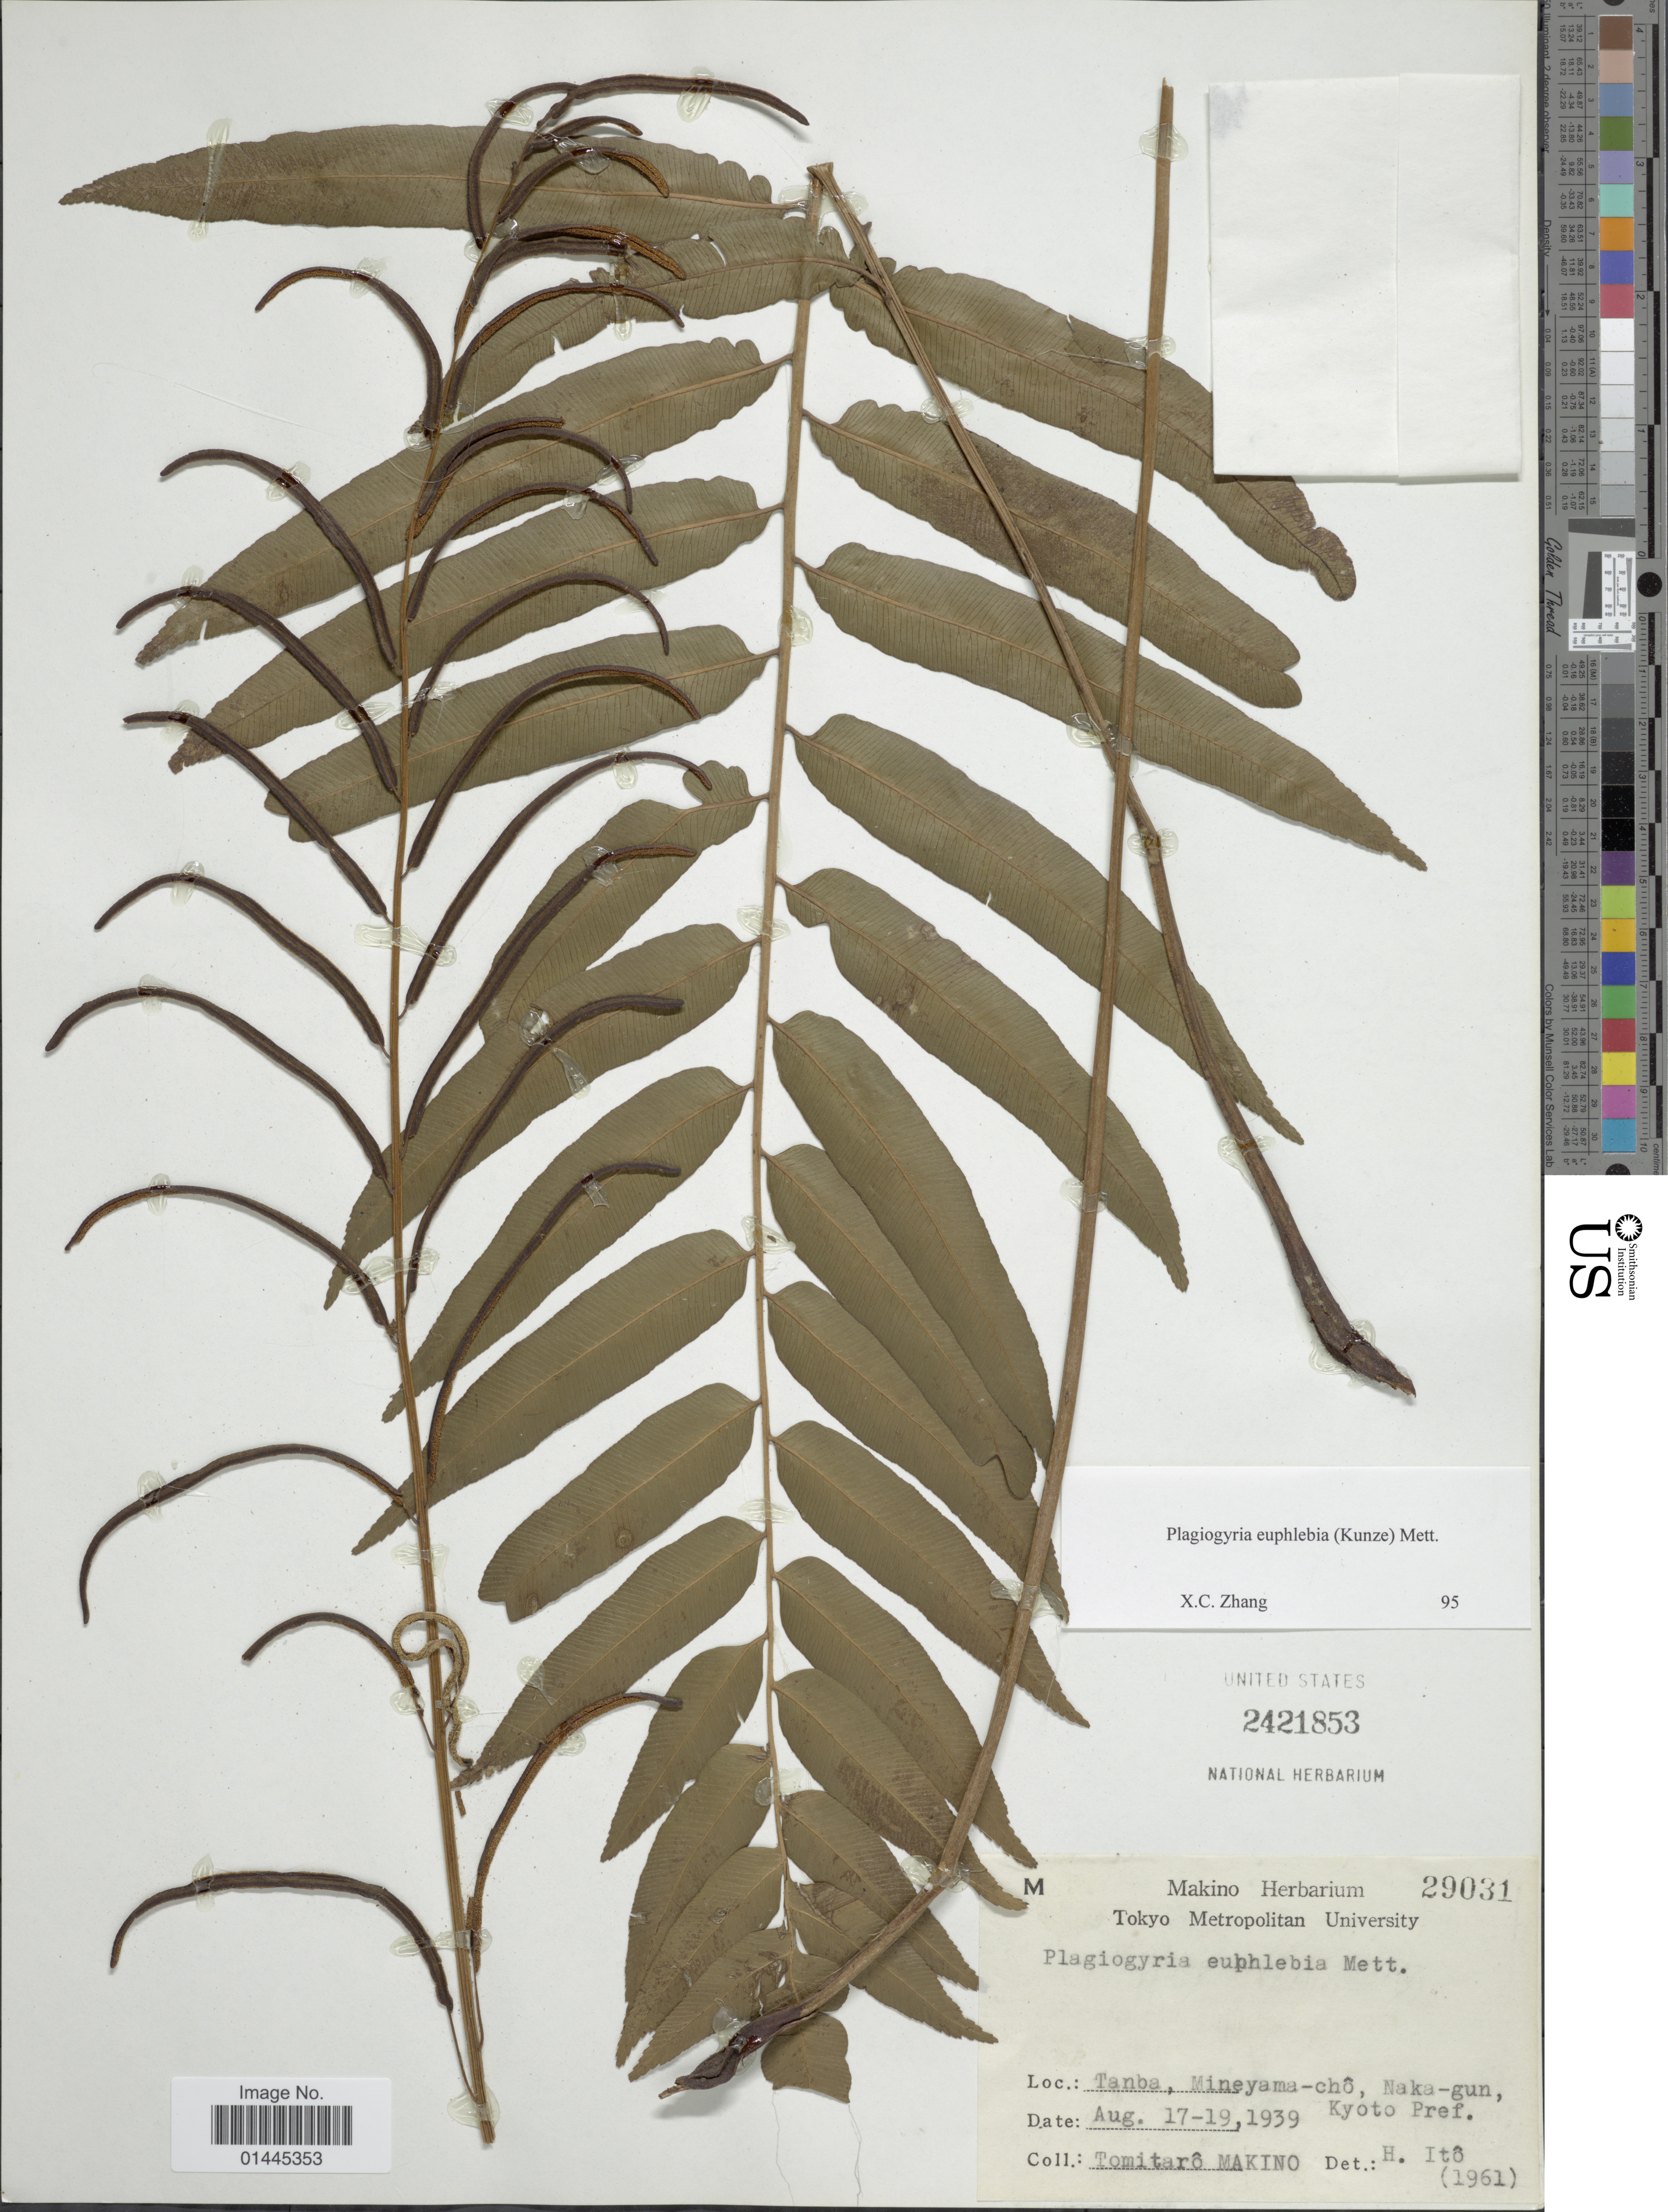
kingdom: Plantae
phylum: Tracheophyta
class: Polypodiopsida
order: Cyatheales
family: Plagiogyriaceae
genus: Plagiogyria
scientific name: Plagiogyria euphlebia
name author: (Kunze) Mett.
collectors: T. Makino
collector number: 29031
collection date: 1939-08-17/1939-08-19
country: Japan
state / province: Kyoto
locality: Tanba, Mineyama-cho, Naka-gun.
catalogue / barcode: US 2421853